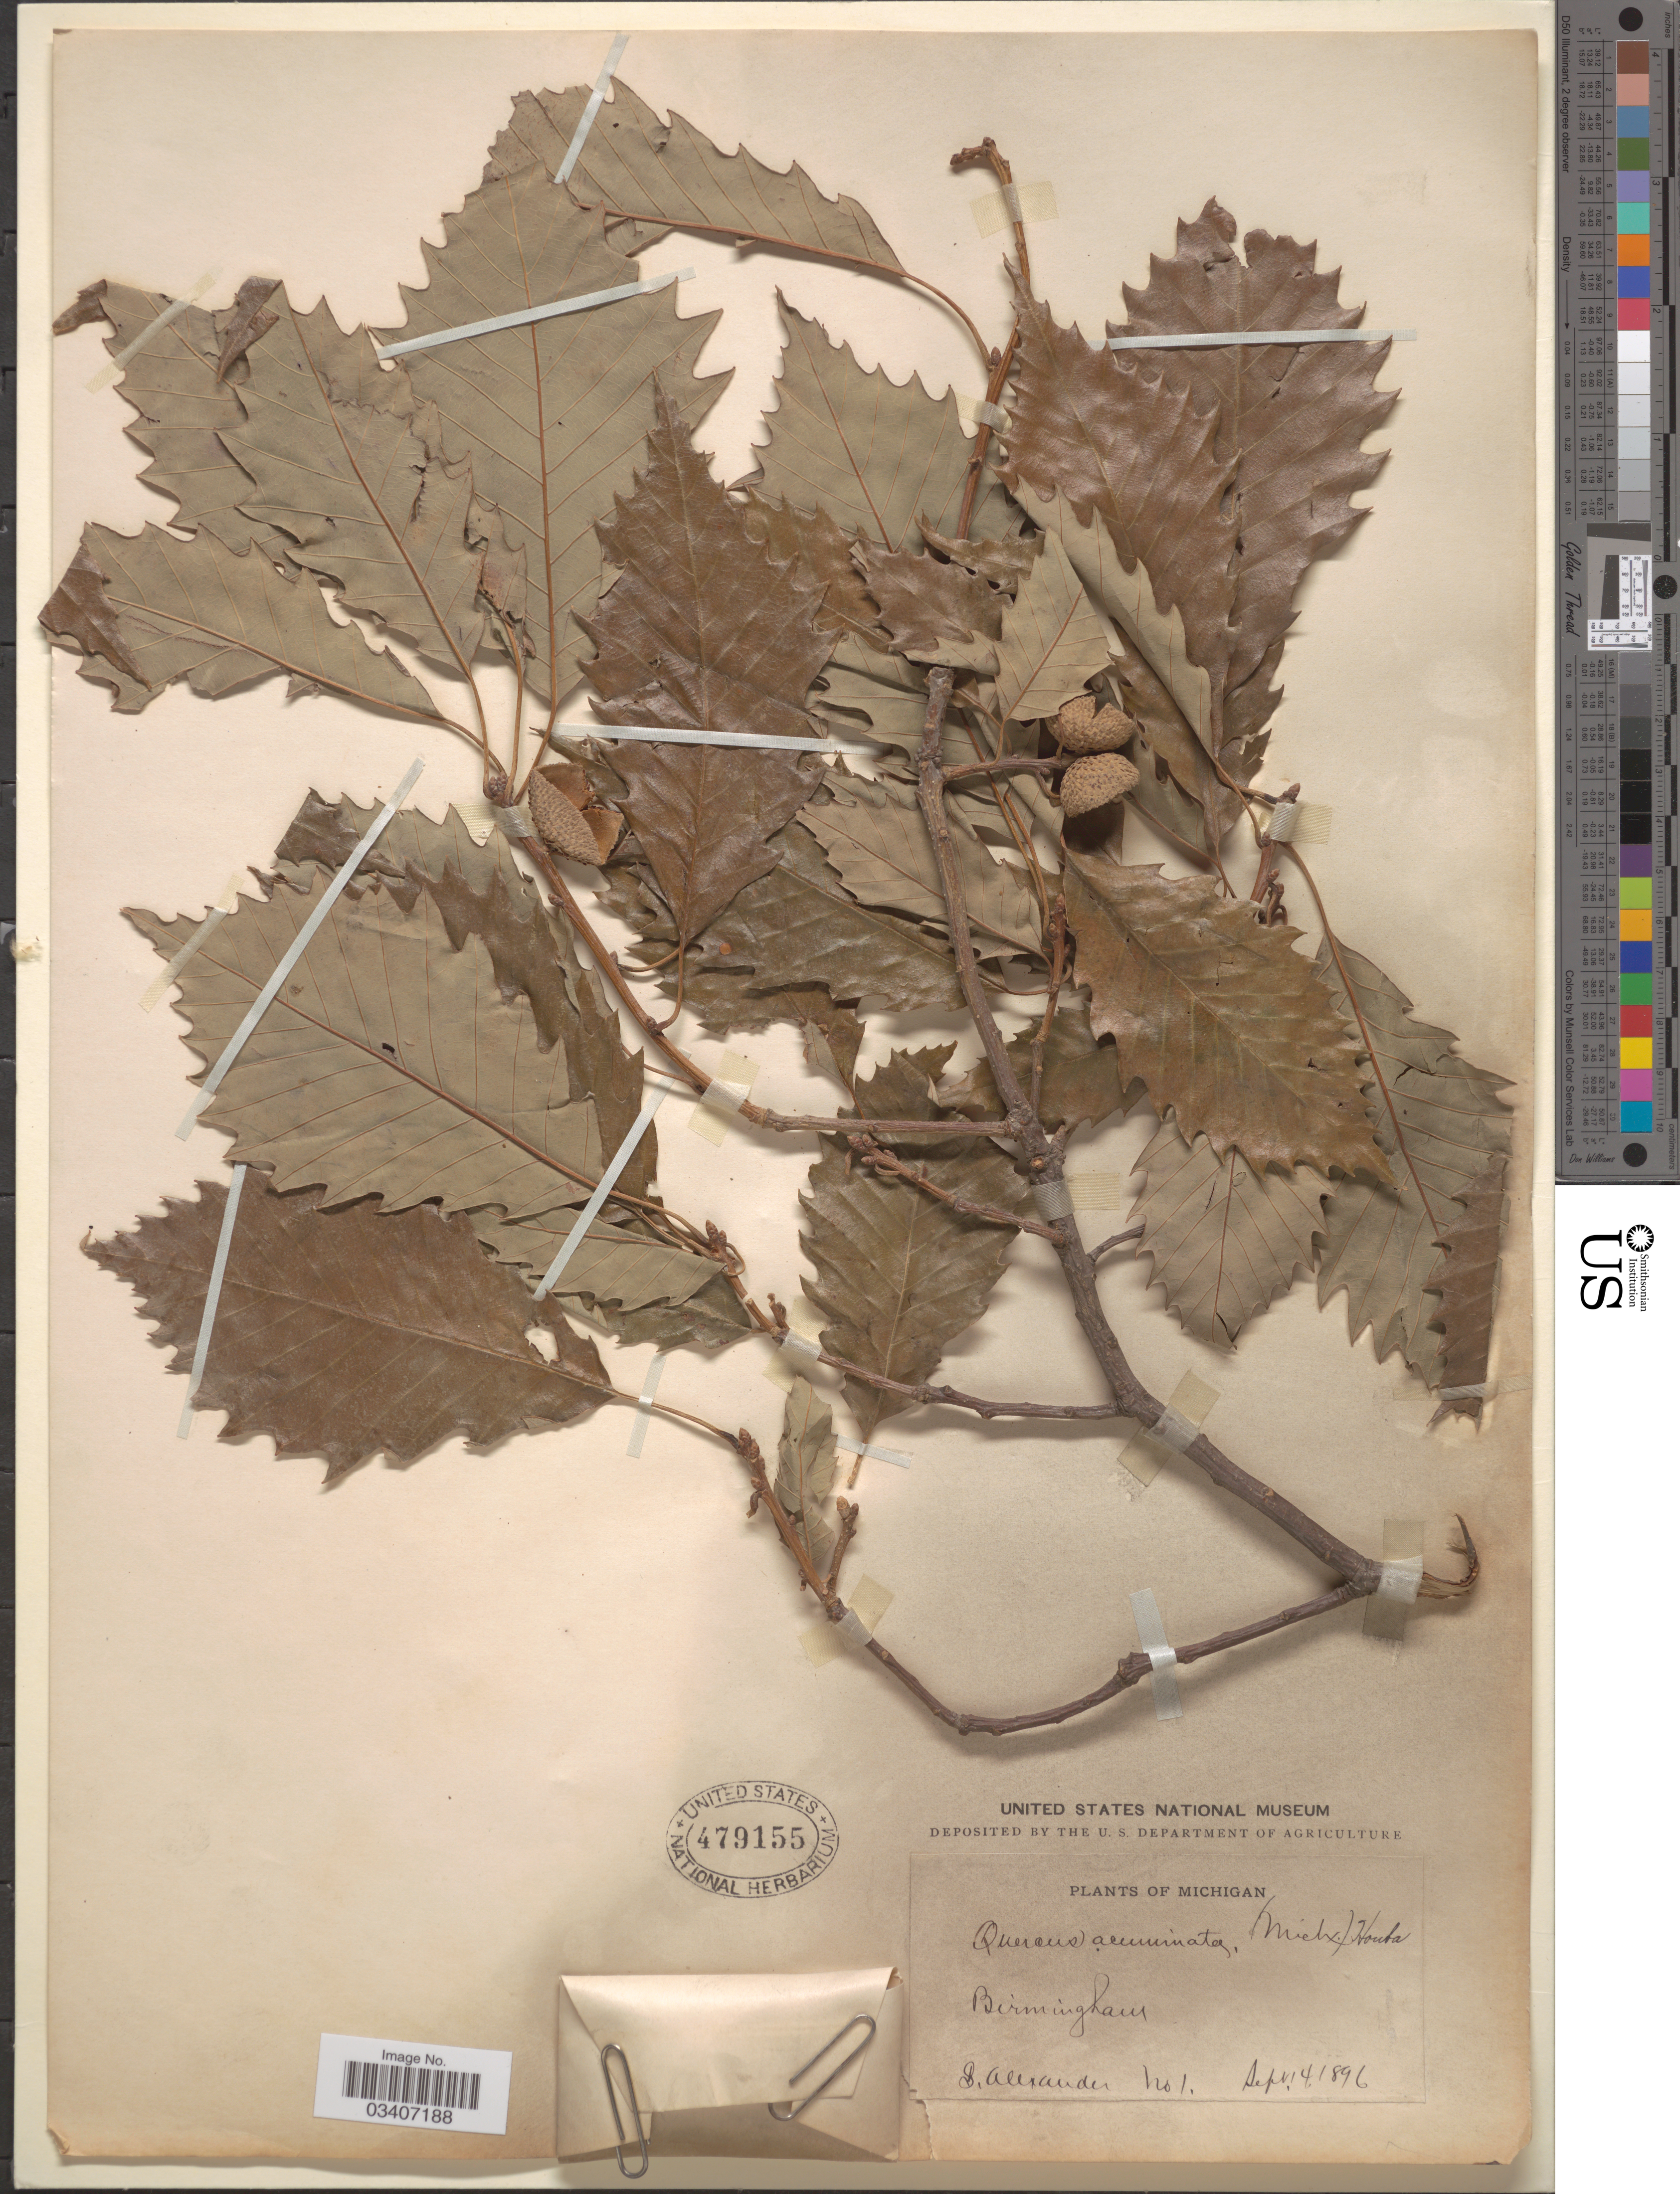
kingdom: Plantae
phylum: Tracheophyta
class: Magnoliopsida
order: Fagales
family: Fagaceae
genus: Quercus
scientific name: Quercus muehlenbergii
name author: Engelm.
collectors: S. Alexander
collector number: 1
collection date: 1896-09-14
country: United States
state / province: Michigan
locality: Birmingham.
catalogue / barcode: US 479155